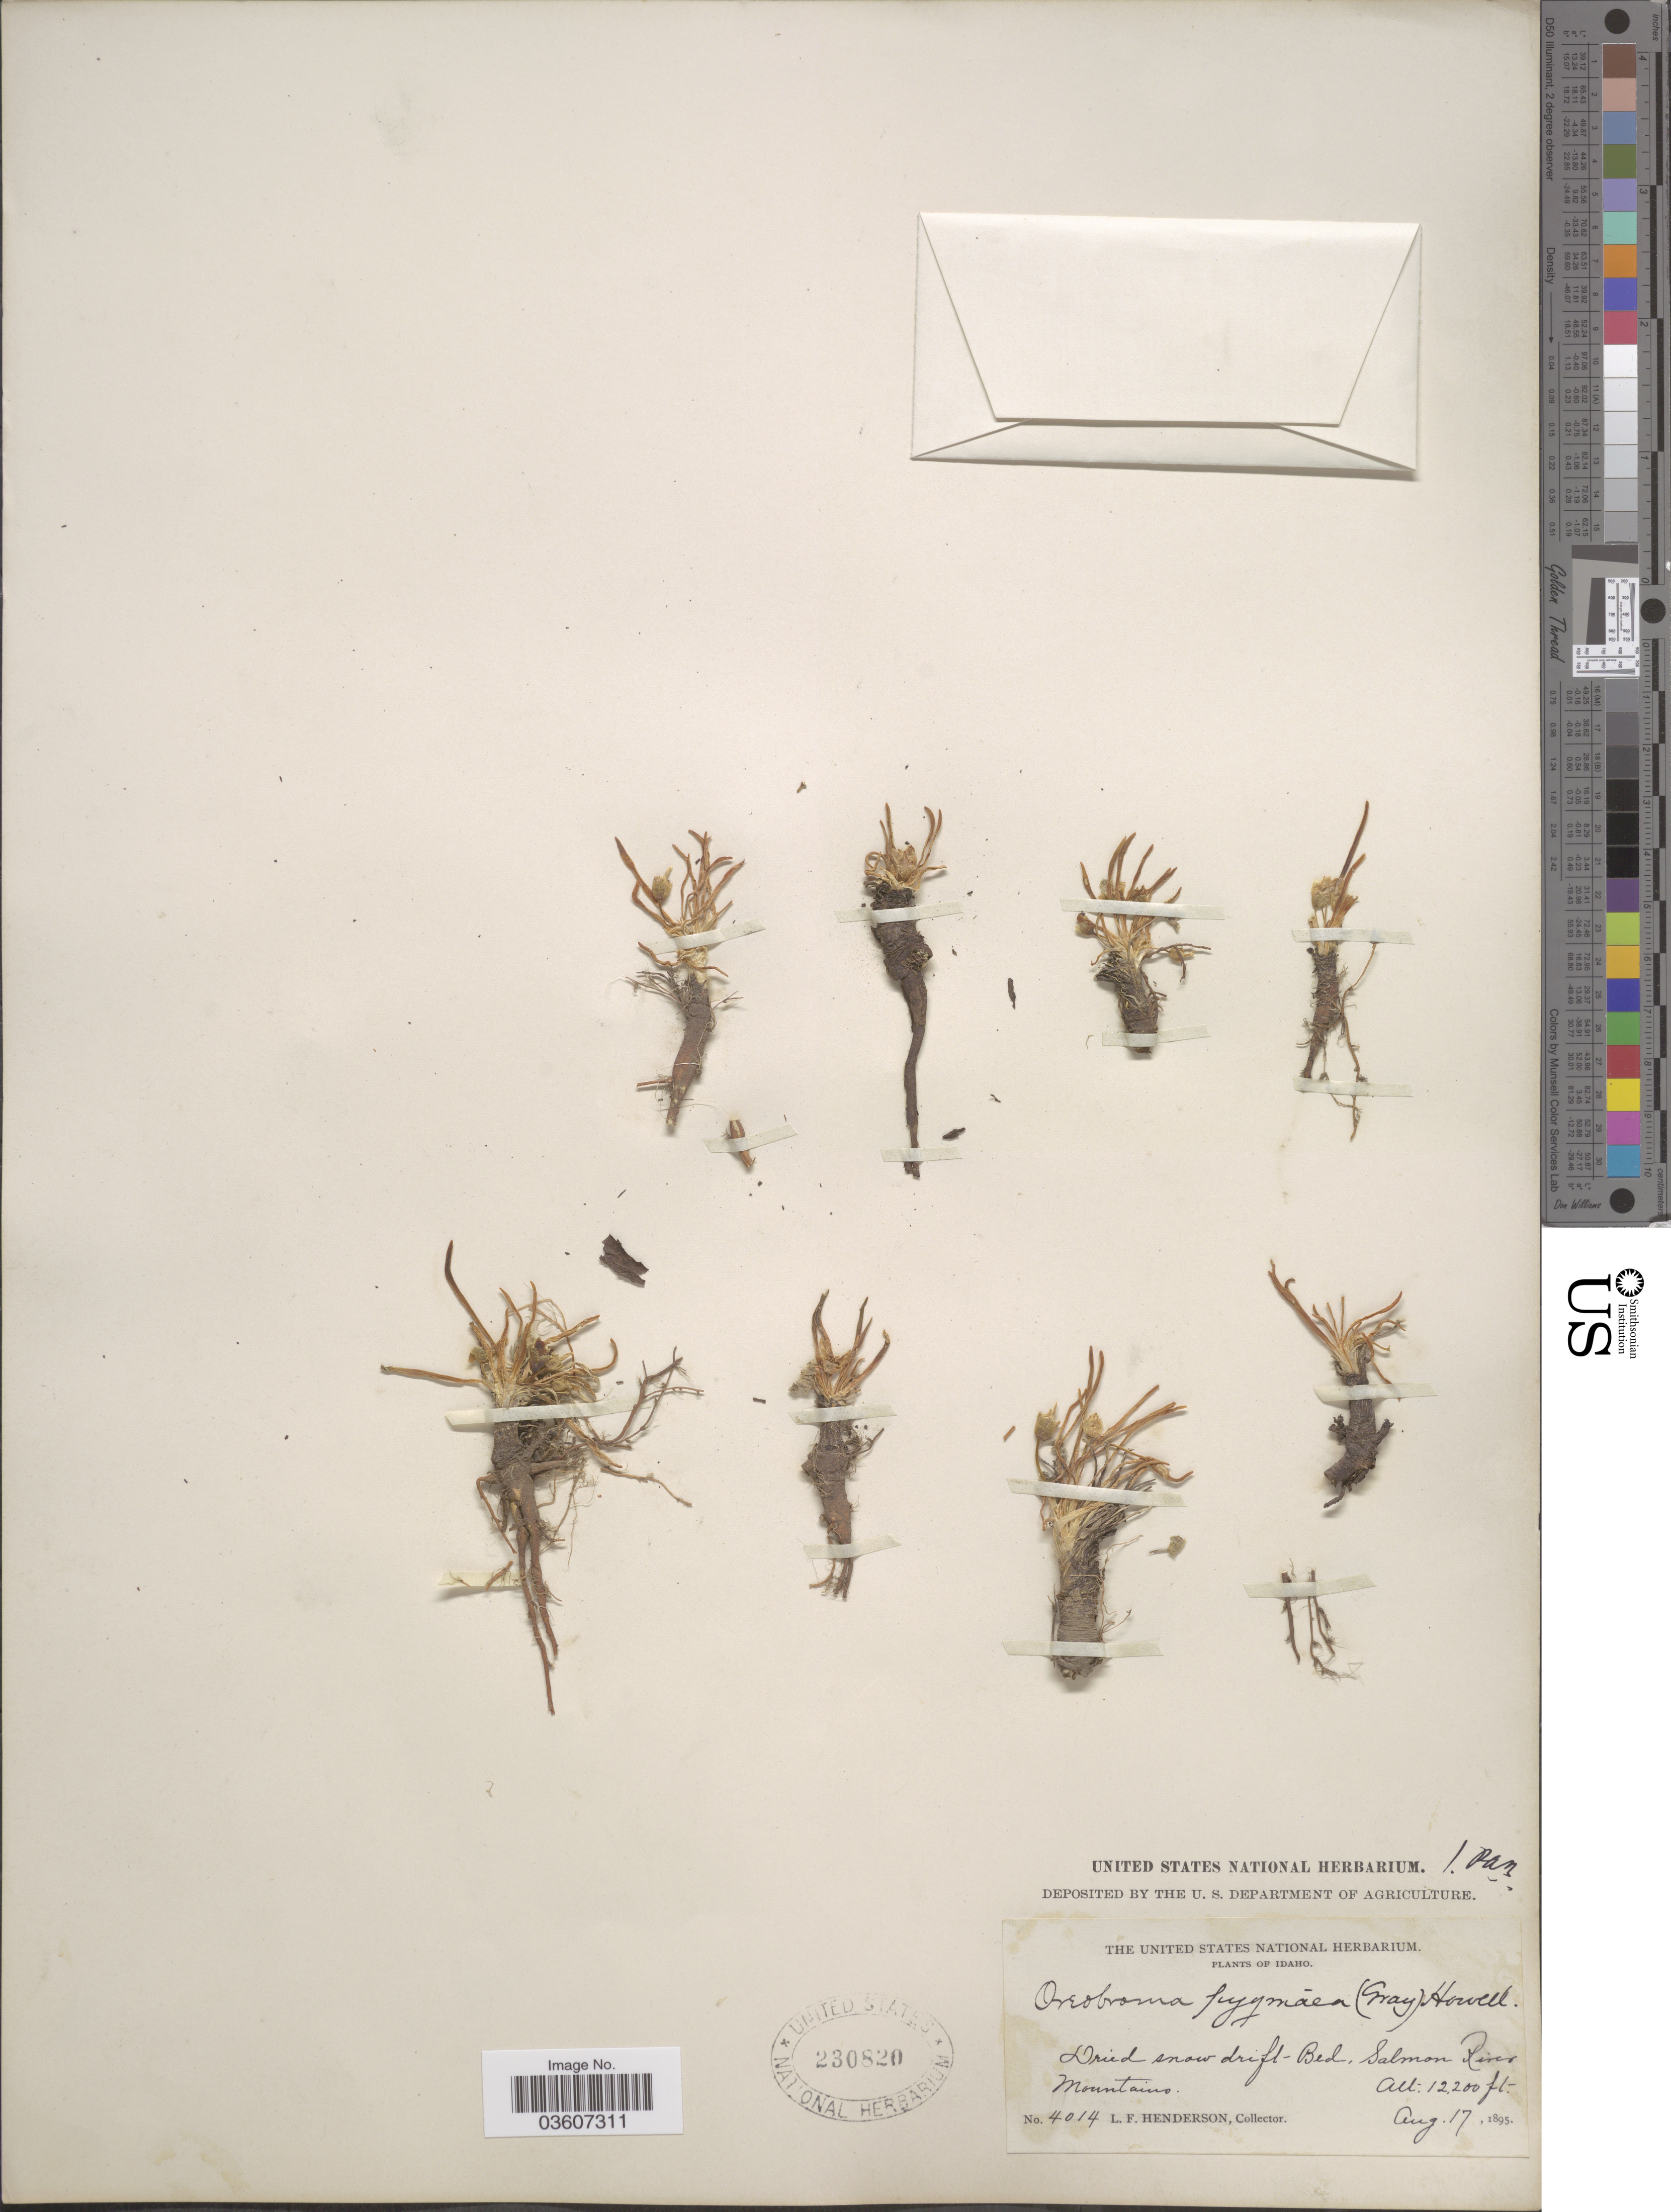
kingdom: Plantae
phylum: Tracheophyta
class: Magnoliopsida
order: Caryophyllales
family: Montiaceae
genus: Lewisia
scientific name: Lewisia pygmaea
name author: (A. Gray) B.L. Rob.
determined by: Strong, Mark T., (BOT), Smithsonian Institution - National Museum of Natural History (UNITED STATES)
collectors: L. Henderson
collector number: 4014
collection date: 1895-08-17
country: United States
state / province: Idaho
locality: Dried snow drift Bed, Salmon River Mountains.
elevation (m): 3719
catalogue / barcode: US 230820